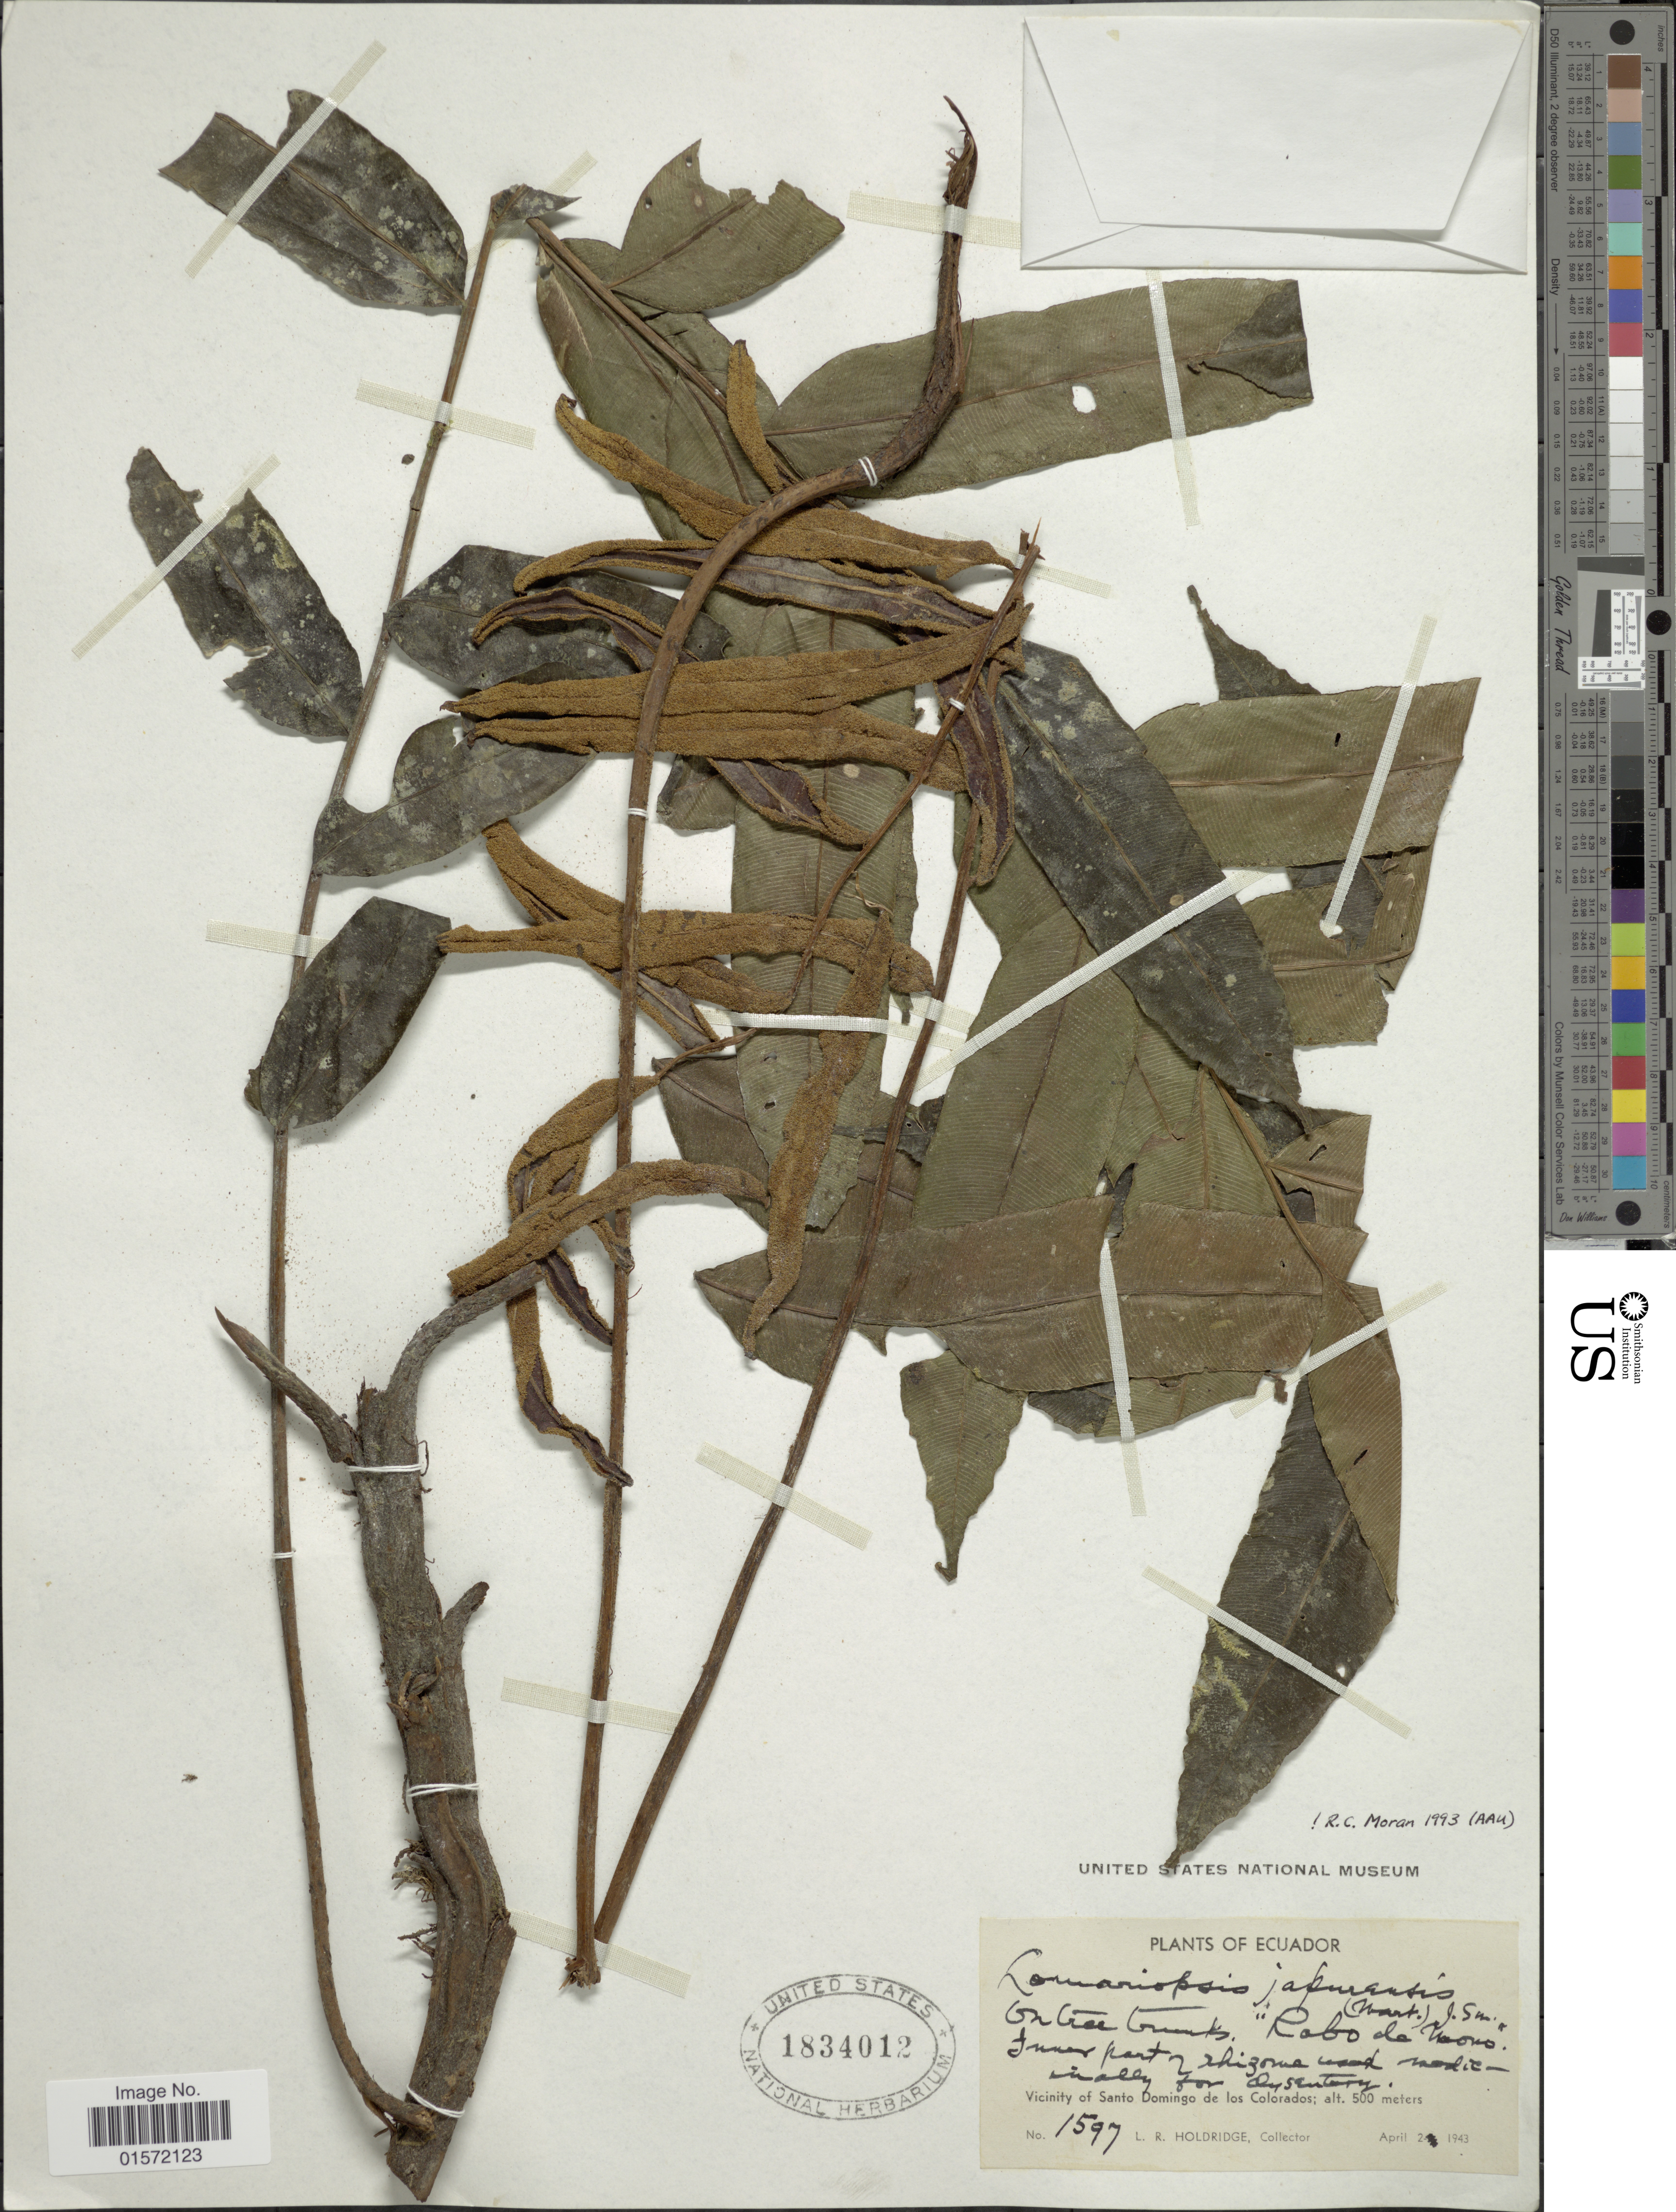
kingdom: Plantae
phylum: Tracheophyta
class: Polypodiopsida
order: Polypodiales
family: Lomariopsidaceae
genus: Lomariopsis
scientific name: Lomariopsis japurensis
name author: (Mart.) J. Sm.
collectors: L. Holdridge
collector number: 1597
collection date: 1943-04-02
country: Ecuador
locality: Vicinity of Santo Domingo de los Colorados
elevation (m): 500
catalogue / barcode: US 1834012